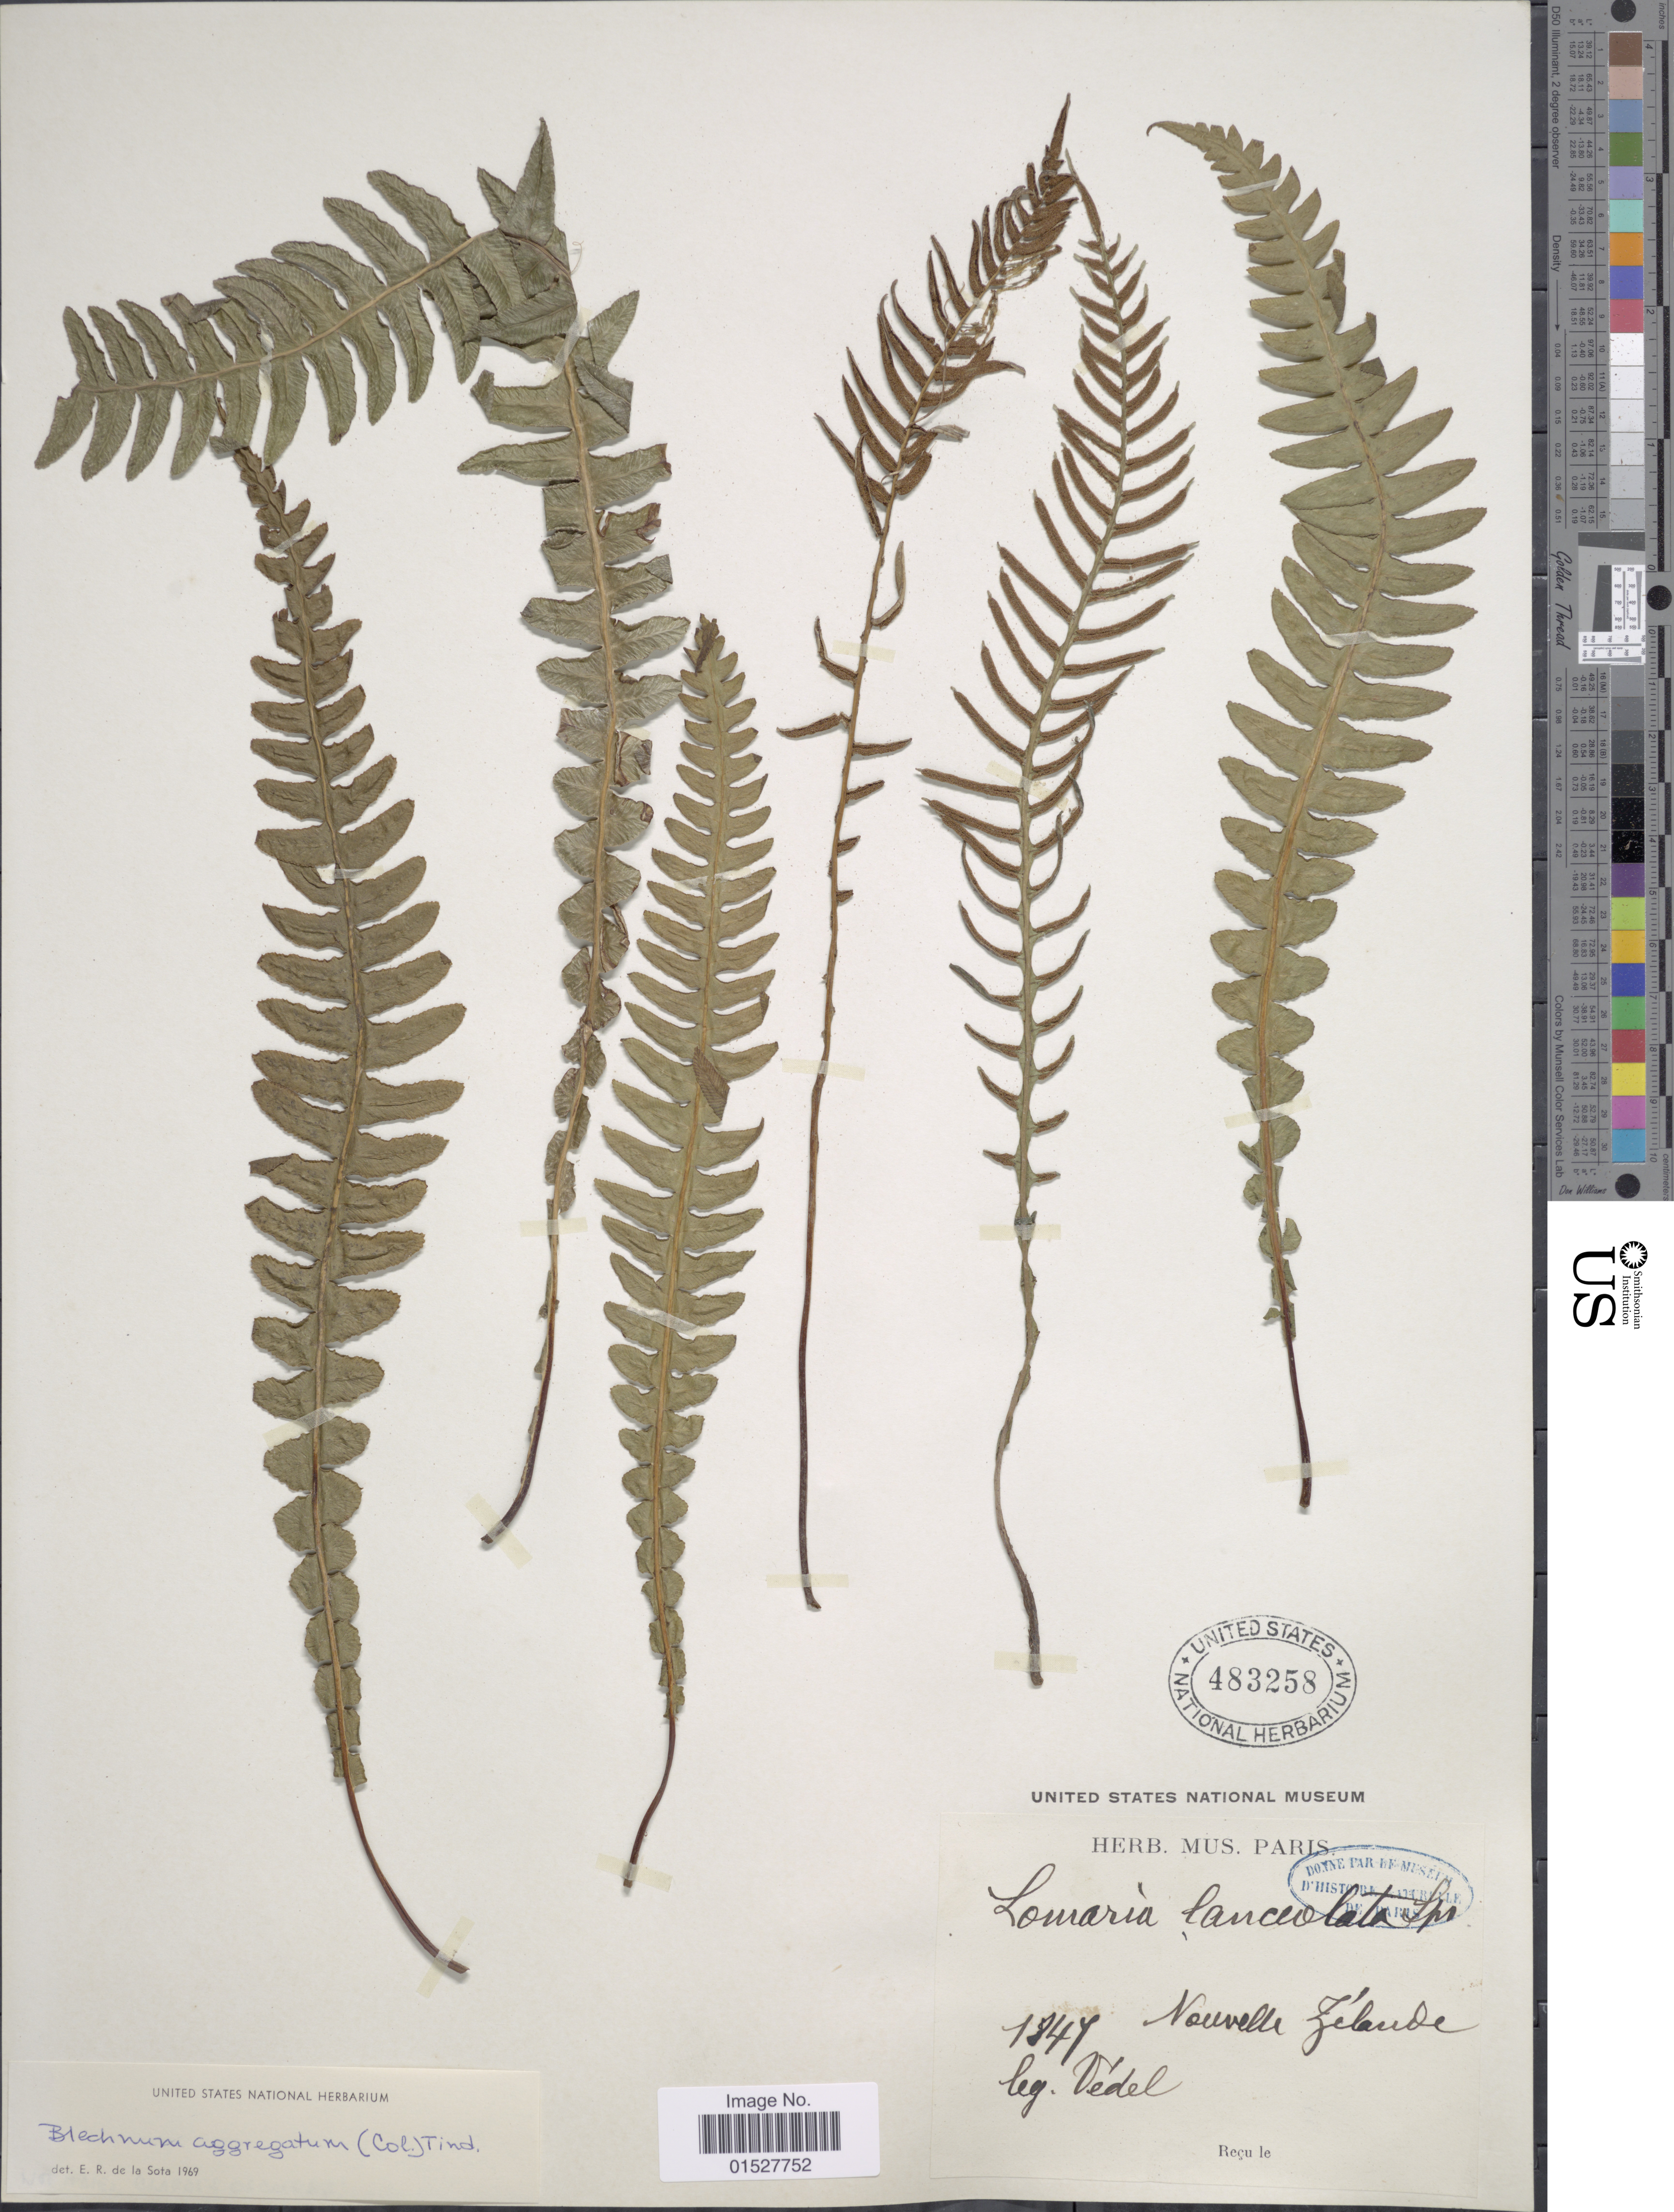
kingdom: Plantae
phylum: Tracheophyta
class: Polypodiopsida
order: Polypodiales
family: Blechnaceae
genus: Blechnum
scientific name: Blechnum aggregatum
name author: (Colenso) Tindale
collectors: Védel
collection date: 1847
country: New Zealand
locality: Nouvelle Zelande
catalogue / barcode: US 483258